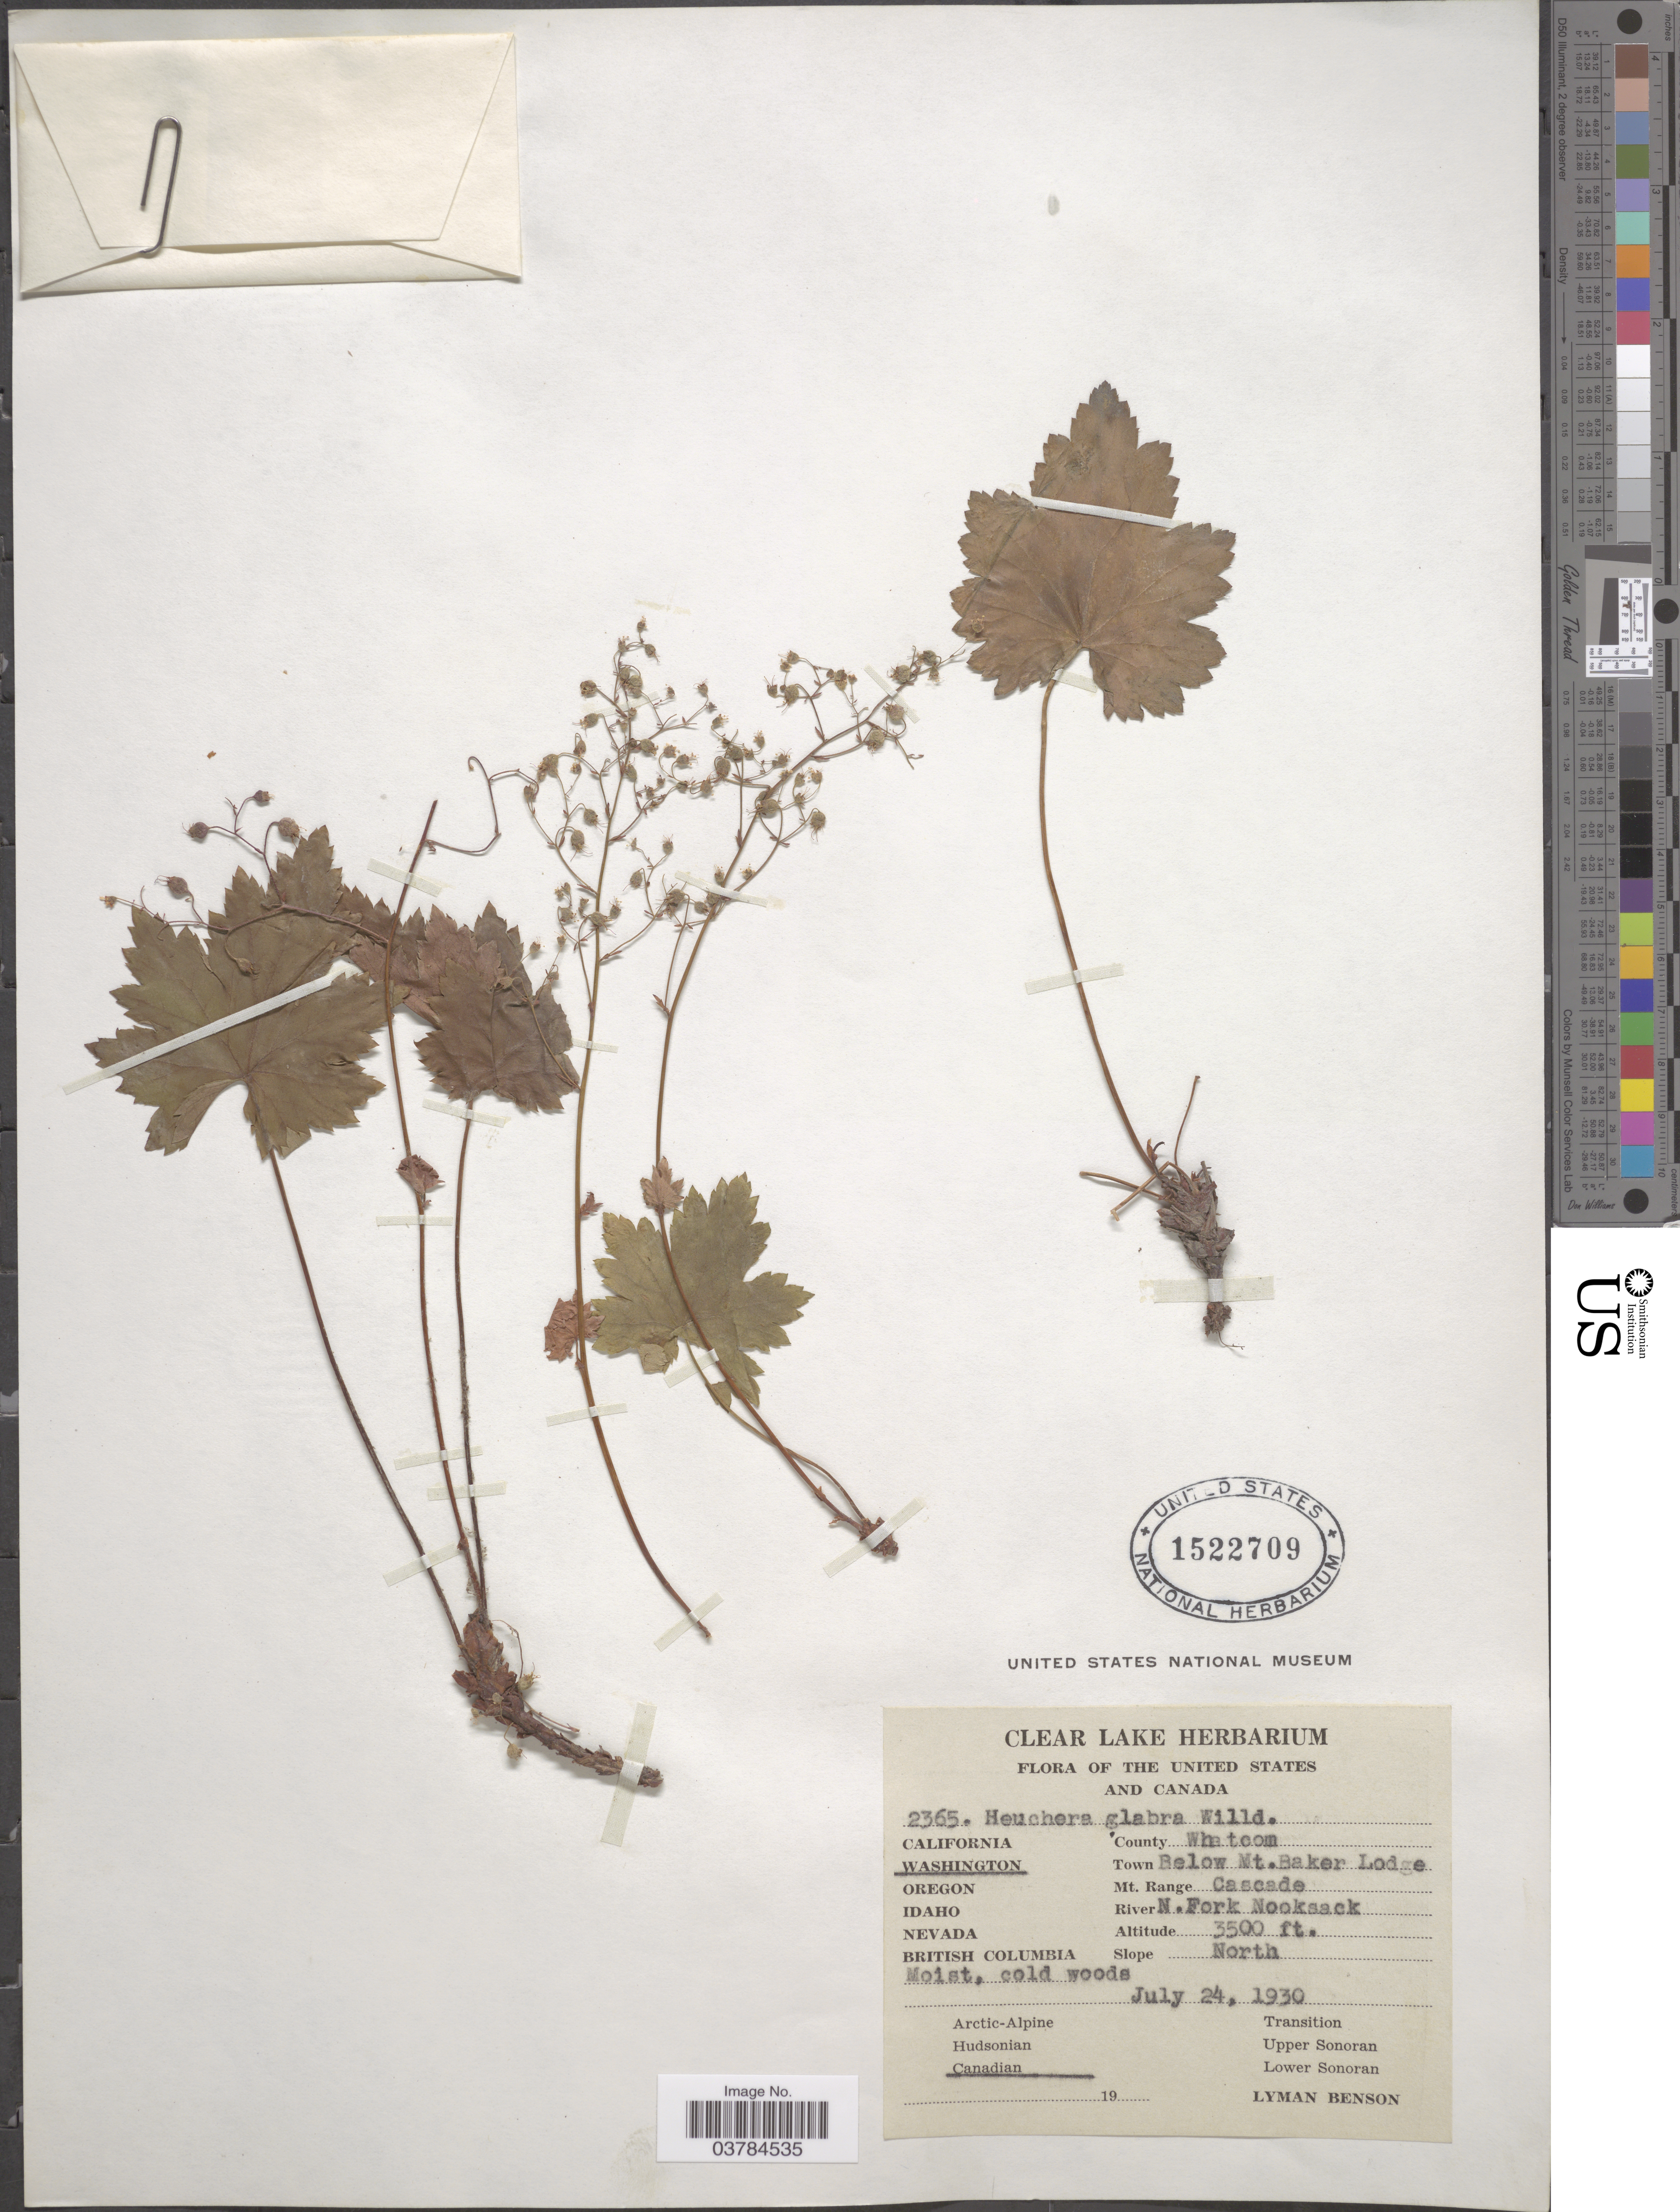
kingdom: Plantae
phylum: Tracheophyta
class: Magnoliopsida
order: Saxifragales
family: Saxifragaceae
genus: Heuchera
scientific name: Heuchera glabra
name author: Willd. ex Roem. & Schult.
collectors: L. D. Benson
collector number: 2365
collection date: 1930-07-24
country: United States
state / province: Washington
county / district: Whatcom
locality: County Whatcom. Town Below Mt. Baker Lodge. Mt. Range Cascade. River N. Fork Nooksack. Slope North.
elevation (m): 1067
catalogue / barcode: US 1522709